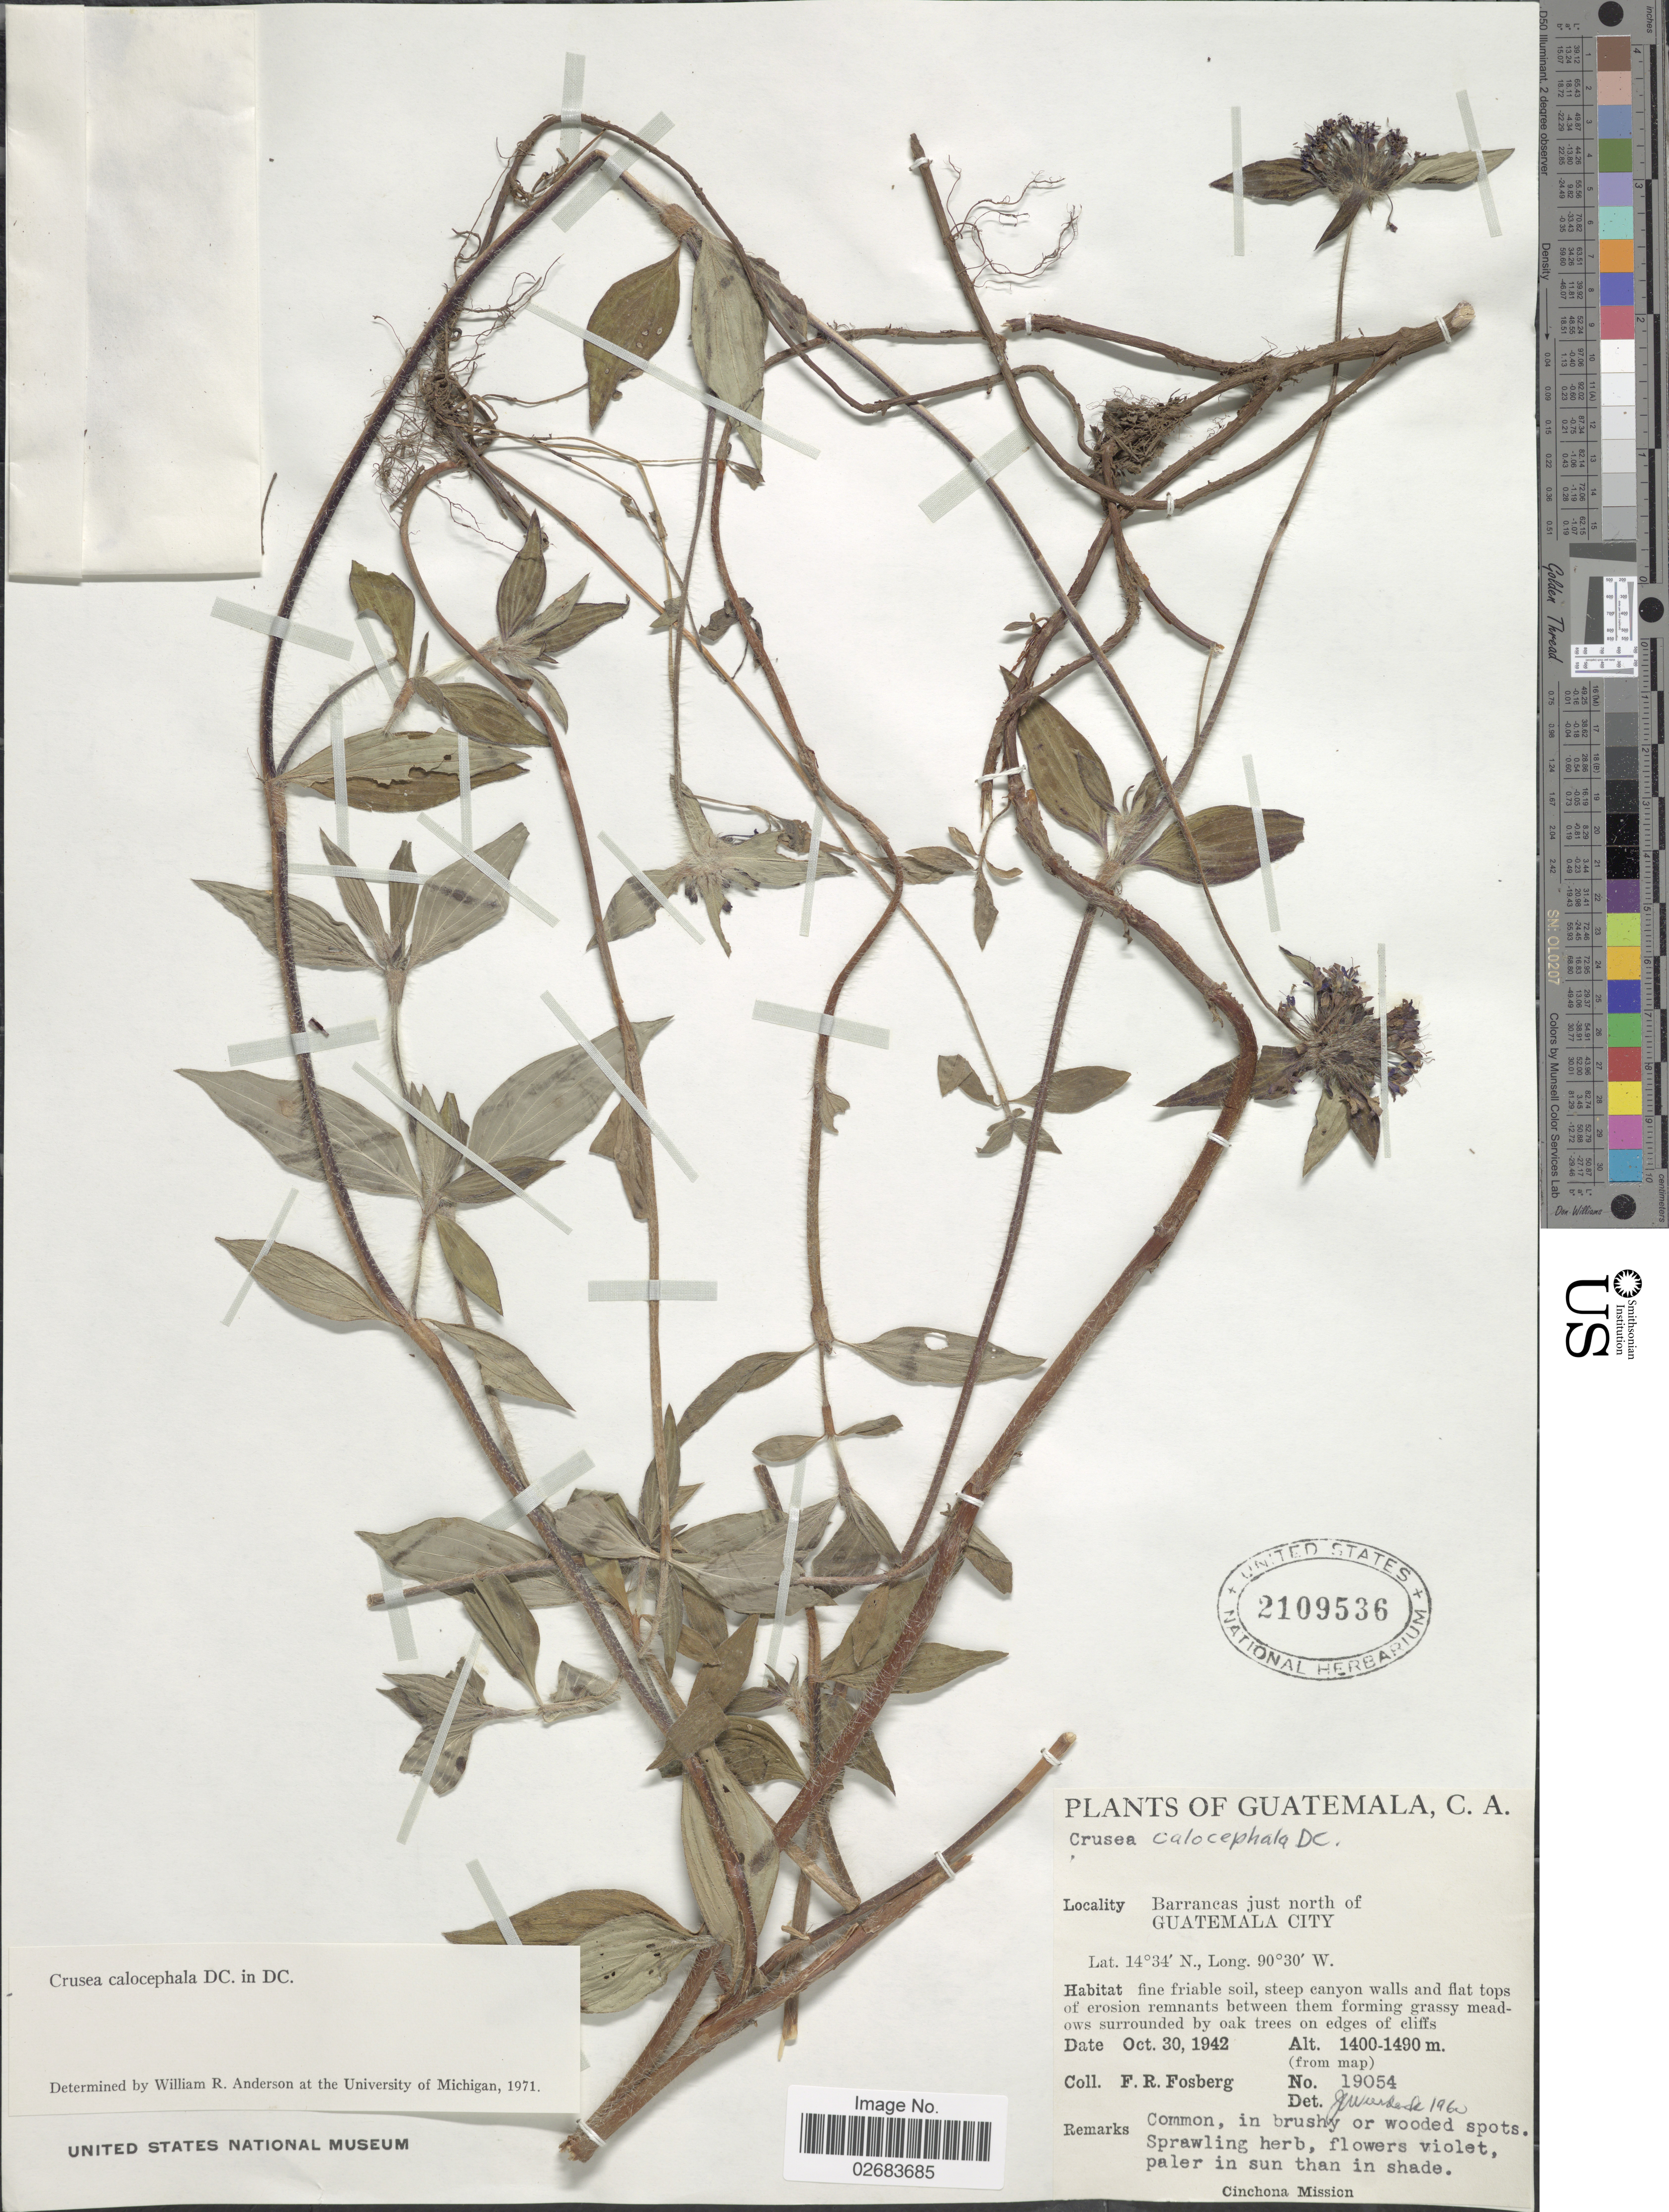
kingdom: Plantae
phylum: Tracheophyta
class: Magnoliopsida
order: Gentianales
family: Rubiaceae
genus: Crusea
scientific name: Crusea calocephala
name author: DC.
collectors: F. R. Fosberg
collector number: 19054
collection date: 1942-10-30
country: Guatemala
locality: Barrancas just north of Guatemala City.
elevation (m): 1400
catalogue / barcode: US 2109536